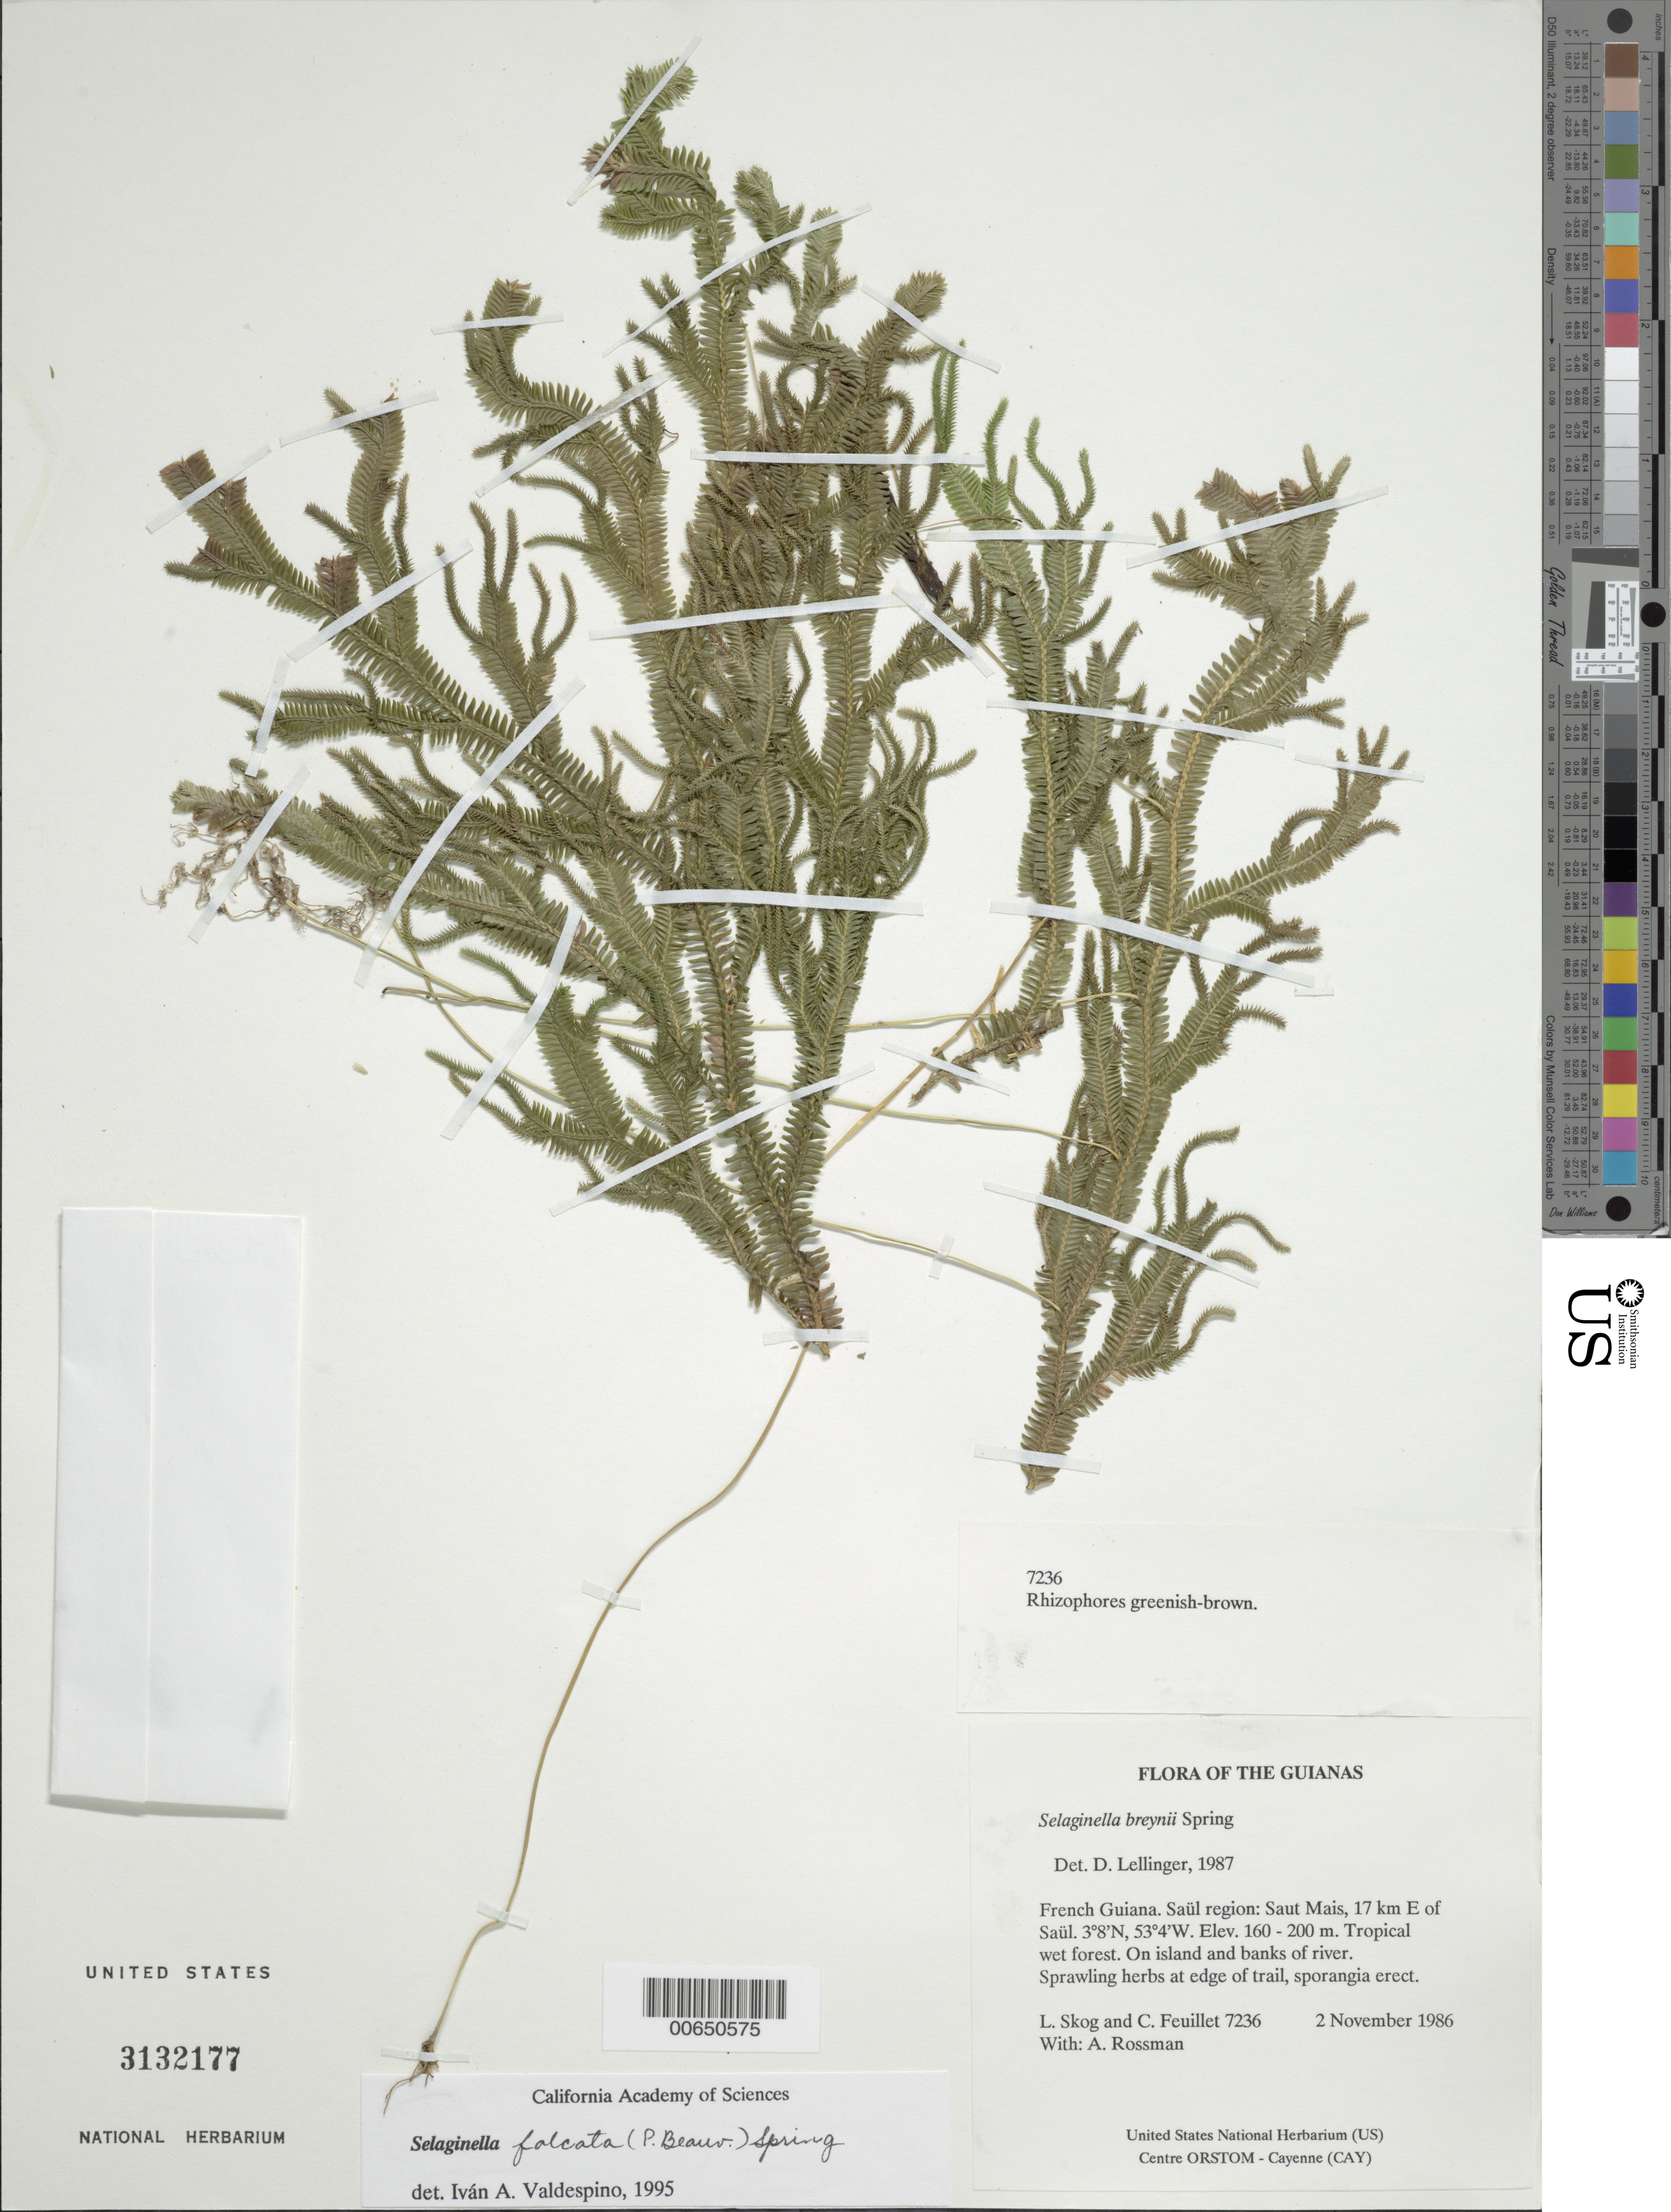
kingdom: Plantae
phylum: Tracheophyta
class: Lycopodiopsida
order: Selaginellales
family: Selaginellaceae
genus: Selaginella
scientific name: Selaginella falcata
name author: (P. Beauv.) Spring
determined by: Valdespino, I. A., (PMA), Universidad de Panama (PANAMA)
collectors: L. E. Skog, C. Feuillet & A. Rossman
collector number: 7236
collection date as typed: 2 November 1986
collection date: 1986-11-02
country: French Guiana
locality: Saut Mais, 17 km E of Saül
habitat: Tropical wet forest. On island and banks of river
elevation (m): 160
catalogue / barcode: US 3132177